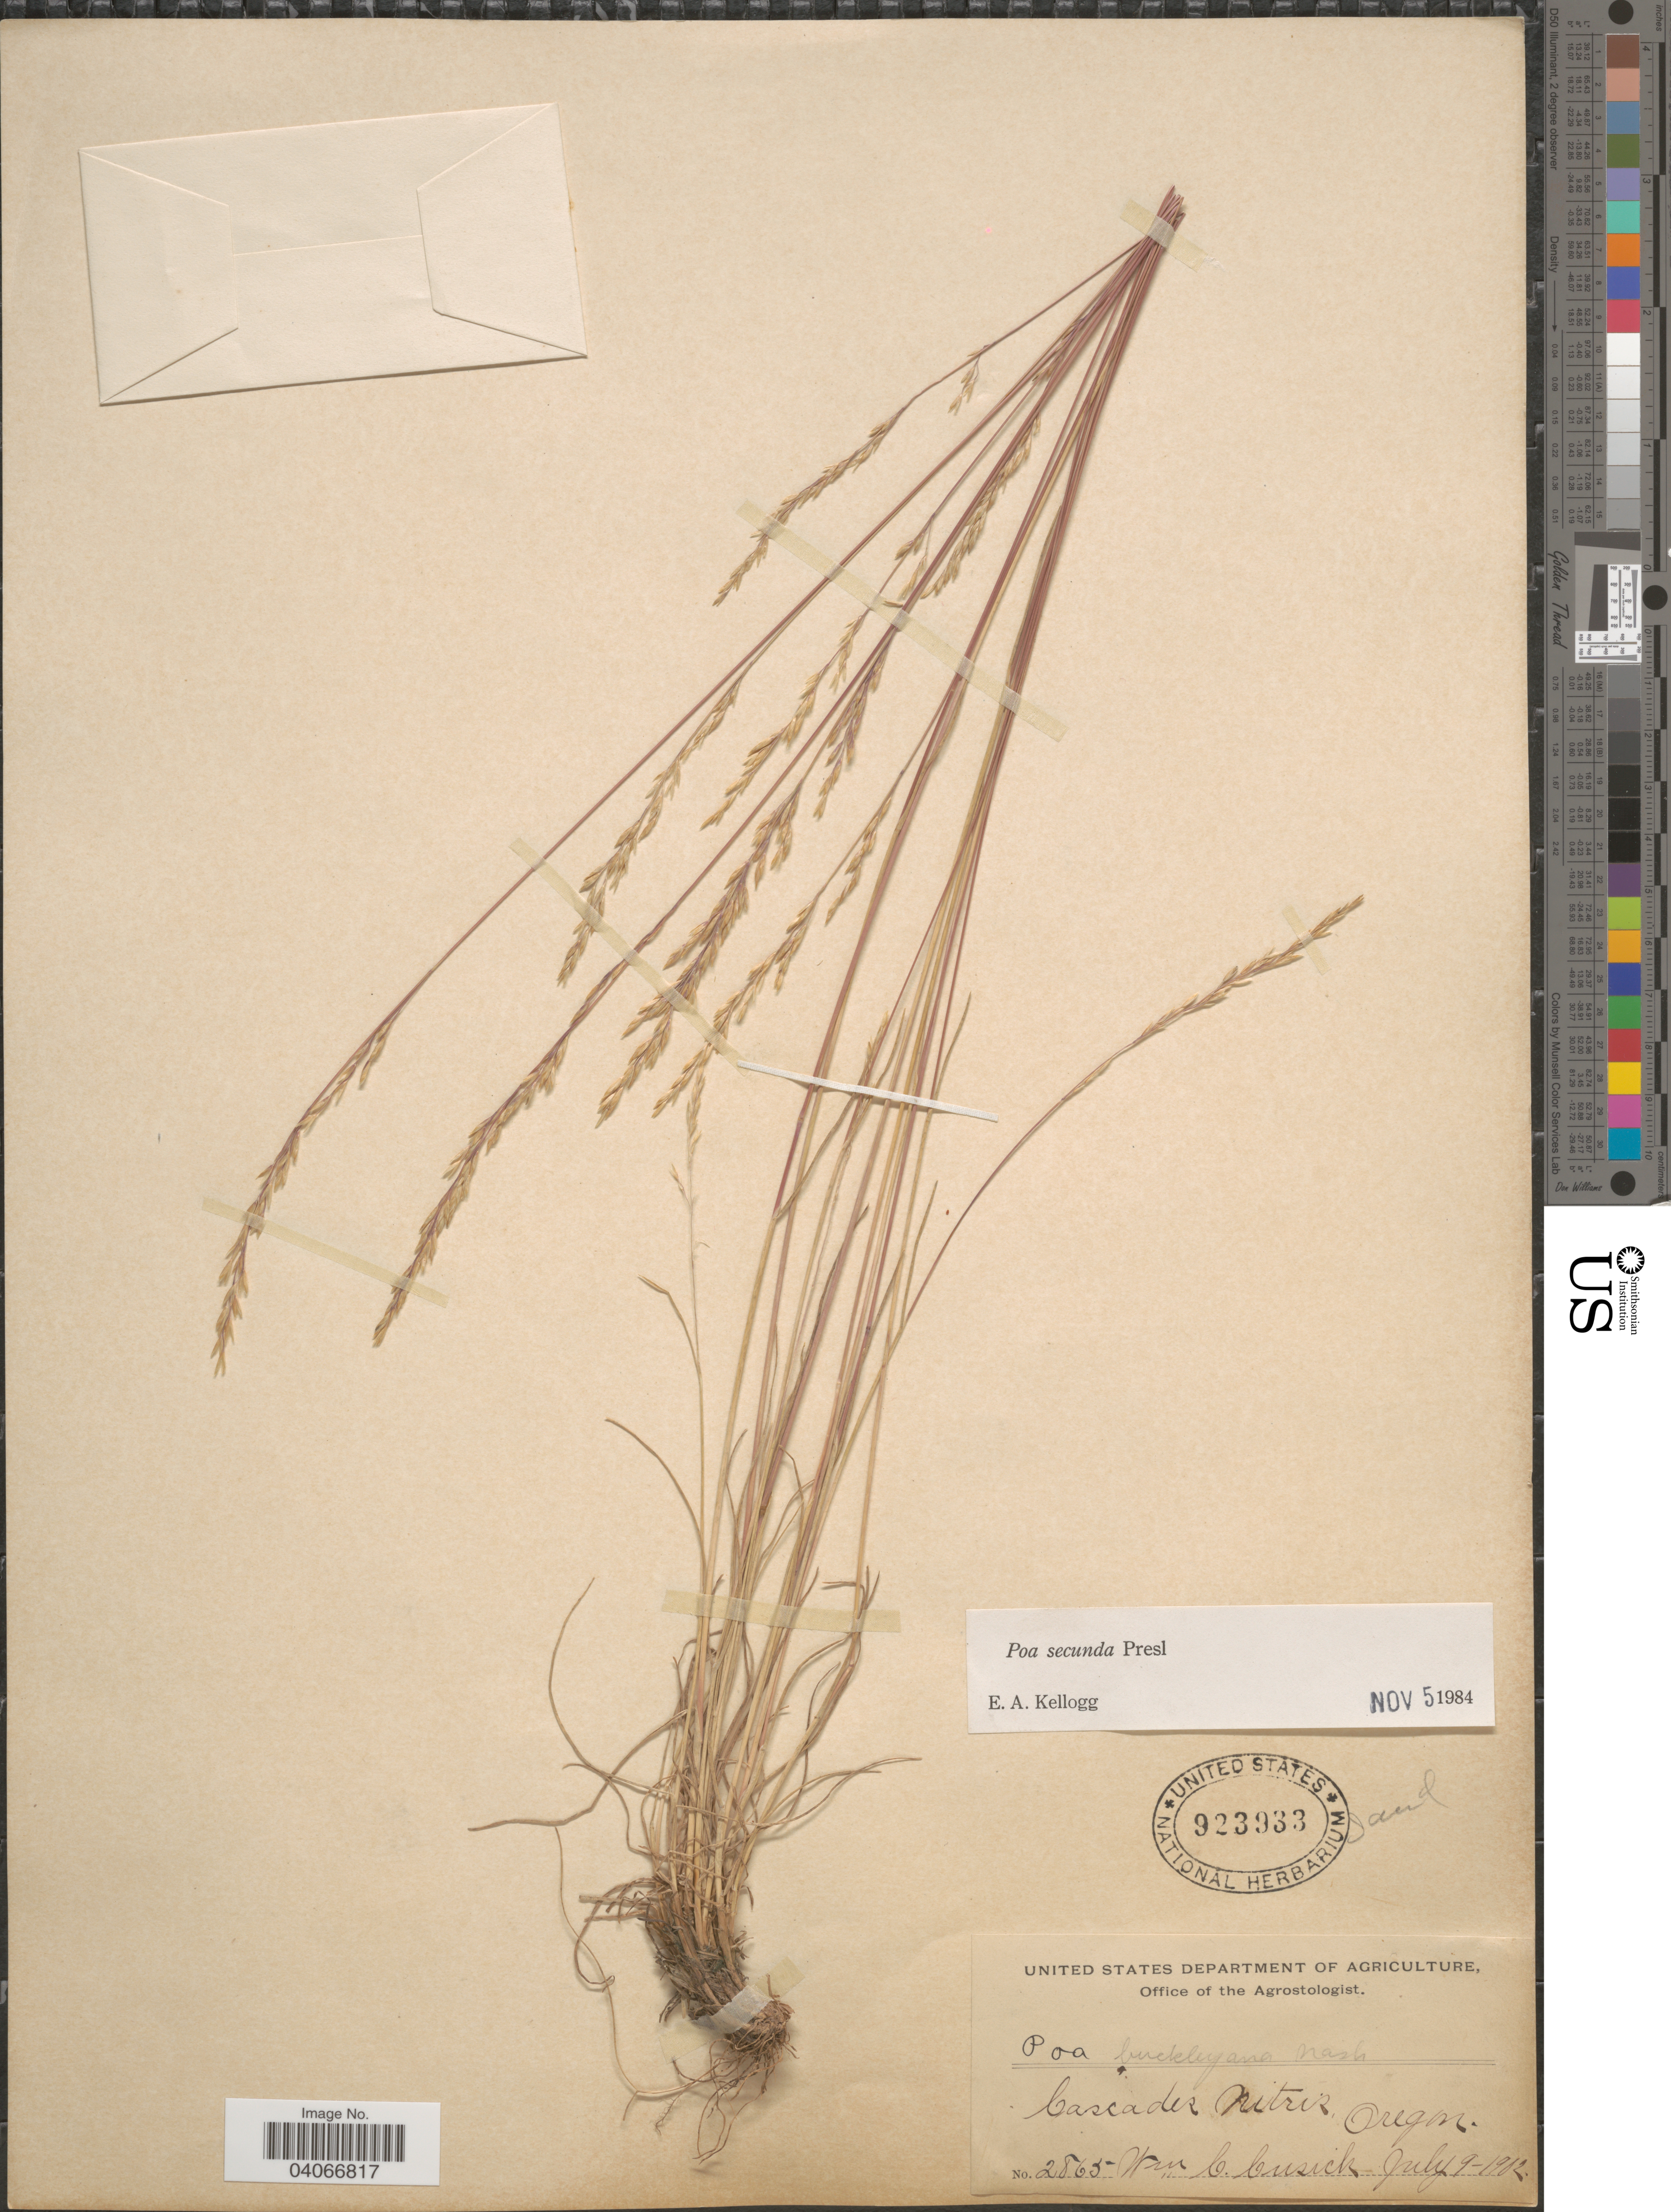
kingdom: Plantae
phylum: Tracheophyta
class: Liliopsida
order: Poales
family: Poaceae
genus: Poa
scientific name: Poa secunda subsp. secunda var. scabrella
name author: (Thurb.) Soreng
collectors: W. C. Cusick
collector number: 2865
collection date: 1902-07-09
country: United States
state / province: Oregon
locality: Cascades Mtns.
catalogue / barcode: US 923933